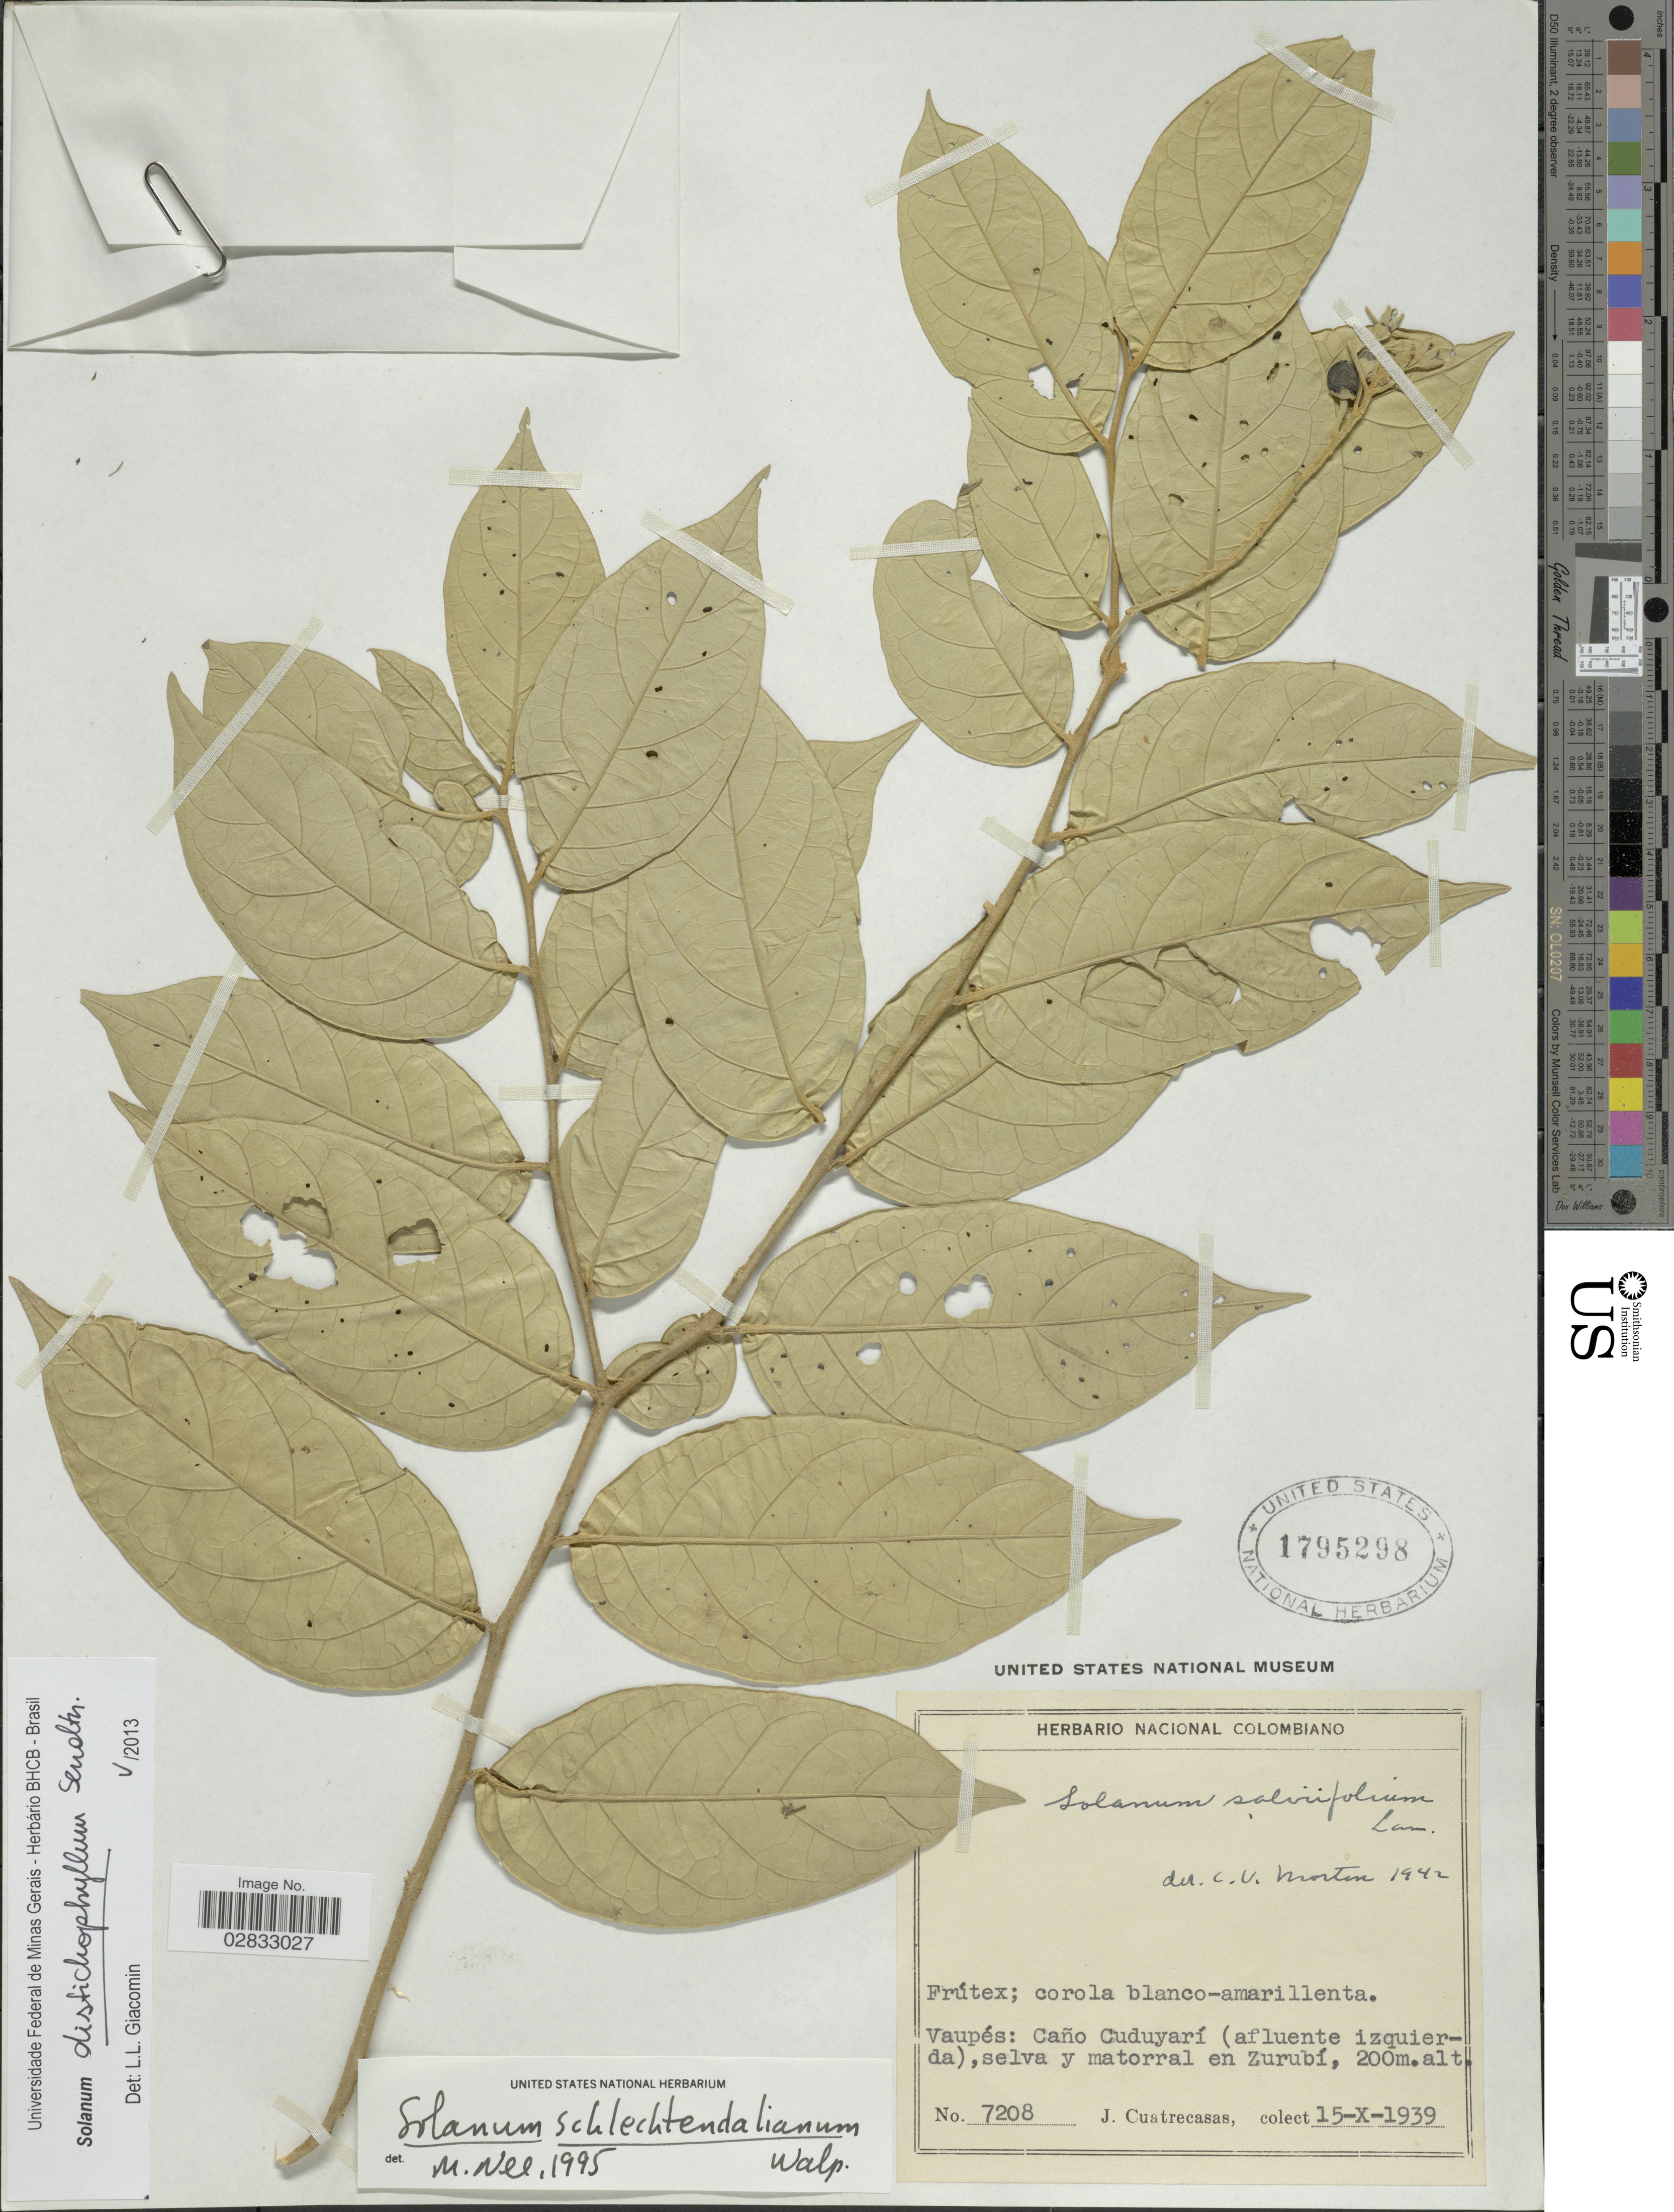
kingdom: Plantae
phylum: Tracheophyta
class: Magnoliopsida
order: Solanales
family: Solanaceae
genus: Solanum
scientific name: Solanum distichophyllum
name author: Sendtn.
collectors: J. Cuatrecasas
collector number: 7208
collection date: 1939-10-15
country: Colombia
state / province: Vaupés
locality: Caño Cuduyarí (afluente izquierda), selva y matorral en Zurubí.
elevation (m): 200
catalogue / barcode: US 1795298